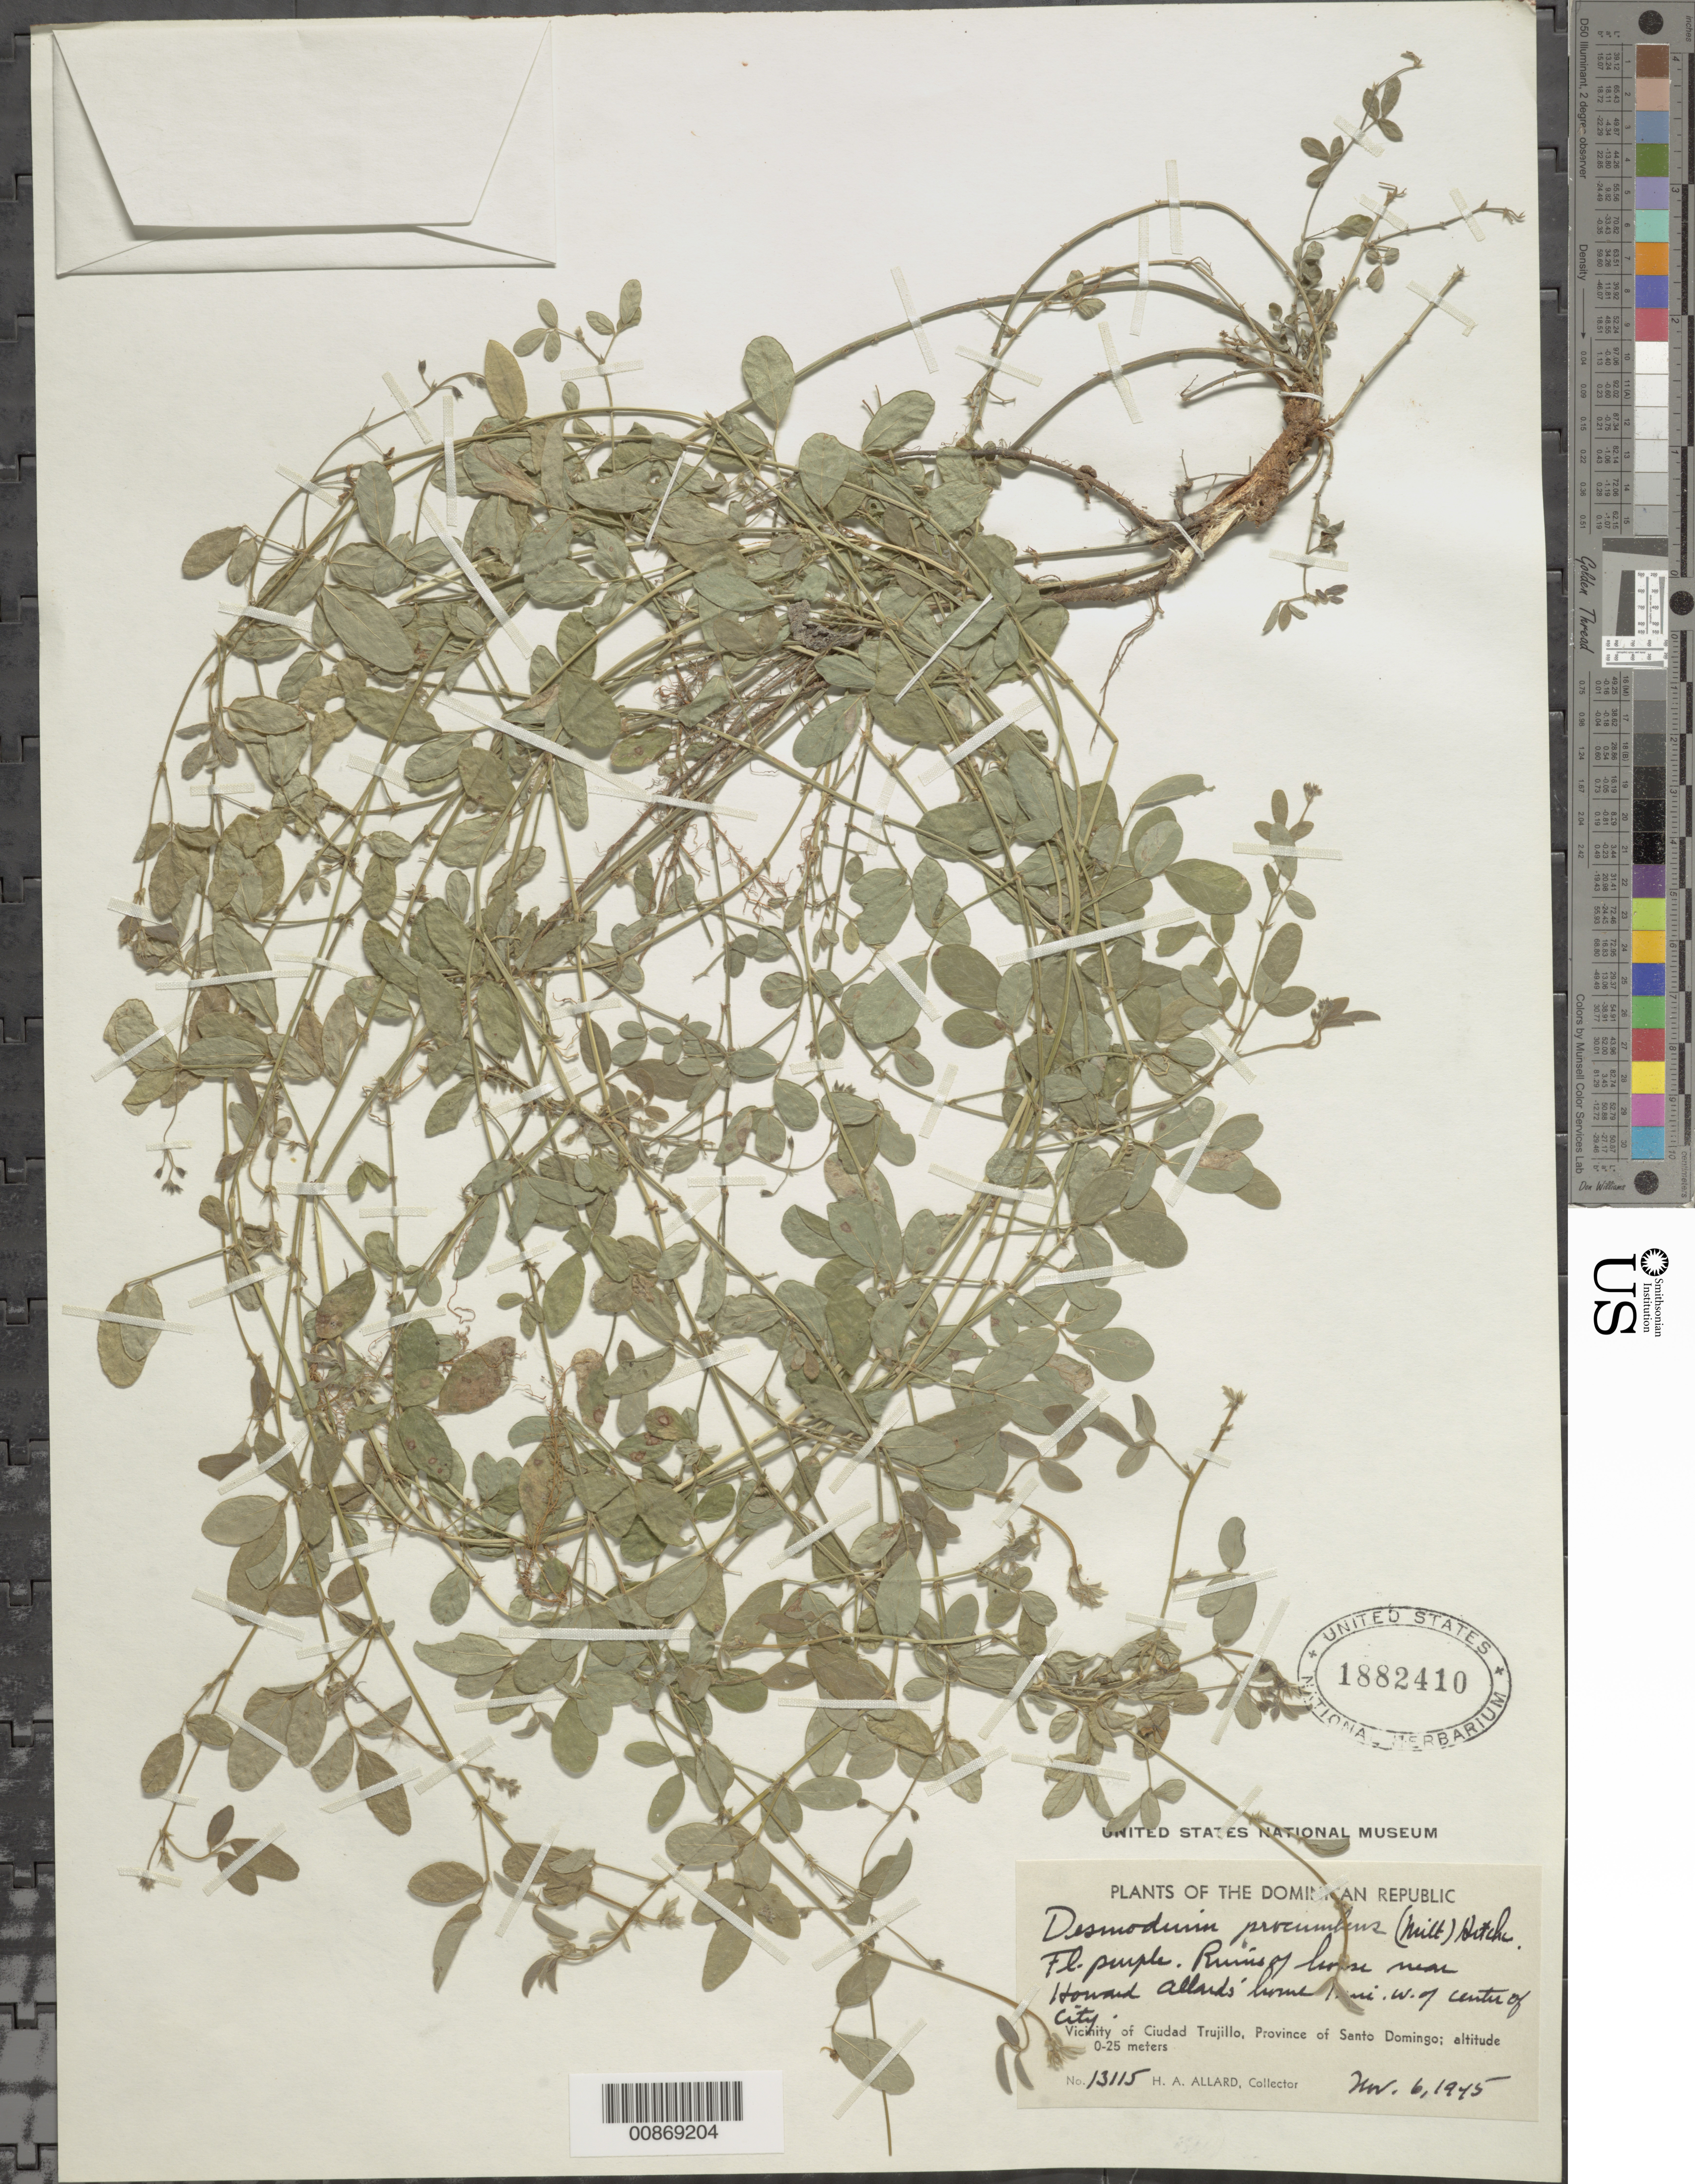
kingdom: Plantae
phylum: Tracheophyta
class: Magnoliopsida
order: Fabales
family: Fabaceae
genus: Desmodium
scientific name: Desmodium procumbens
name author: (Mill.) Hitchc.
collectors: H. A. Allard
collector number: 13115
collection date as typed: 06 Nov 1945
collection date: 1945-11-06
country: Dominican Republic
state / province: Distrito Nacional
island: Hispaniola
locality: Vicinity of Ciudad Trujillo, Province of Santo Domingo (obsolete). Ruins of house near Howard Allard's home, 1 mi. W of center of city.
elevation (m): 0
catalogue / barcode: US 1882410